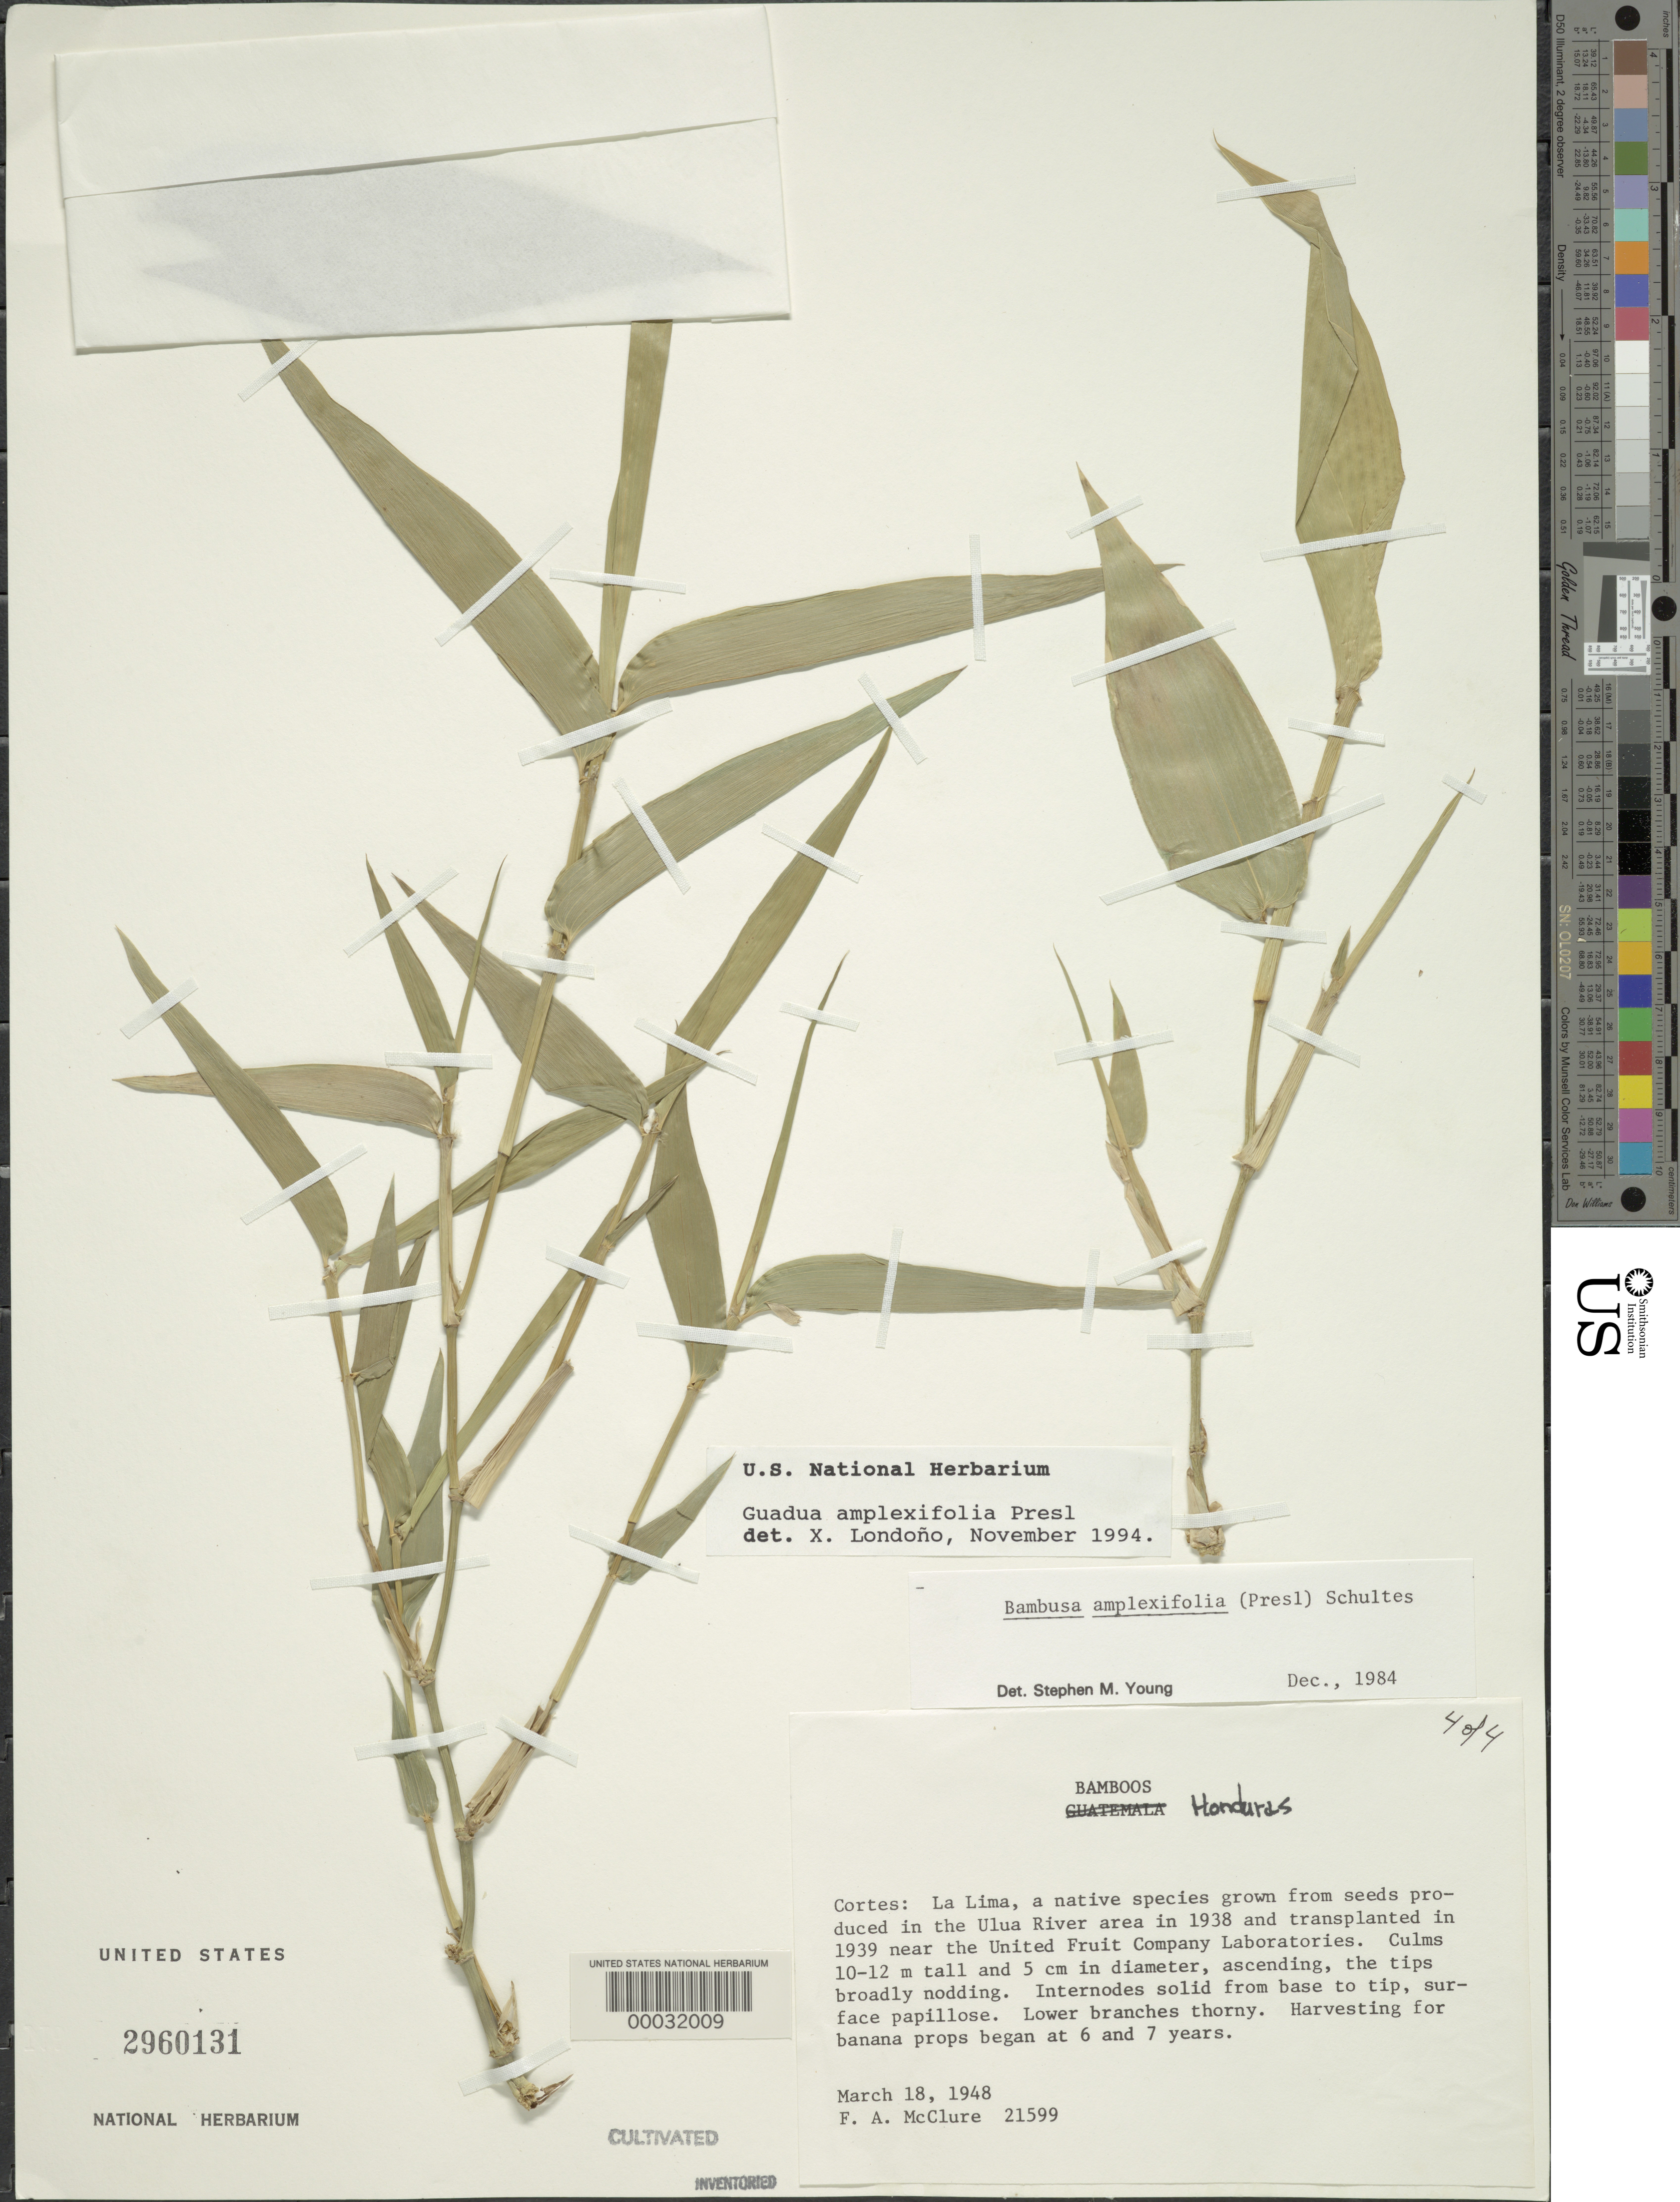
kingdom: Plantae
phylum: Tracheophyta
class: Liliopsida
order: Poales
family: Poaceae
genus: Guadua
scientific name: Guadua amplexifolia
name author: J. Presl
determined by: Londoño, X., (TULV), Jardin Botanico "Juan Maria Cespedes"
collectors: F. A. McClure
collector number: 21599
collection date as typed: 18 Mar 1948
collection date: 1948-03-18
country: Honduras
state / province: Cortés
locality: La Lima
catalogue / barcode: US 2960131